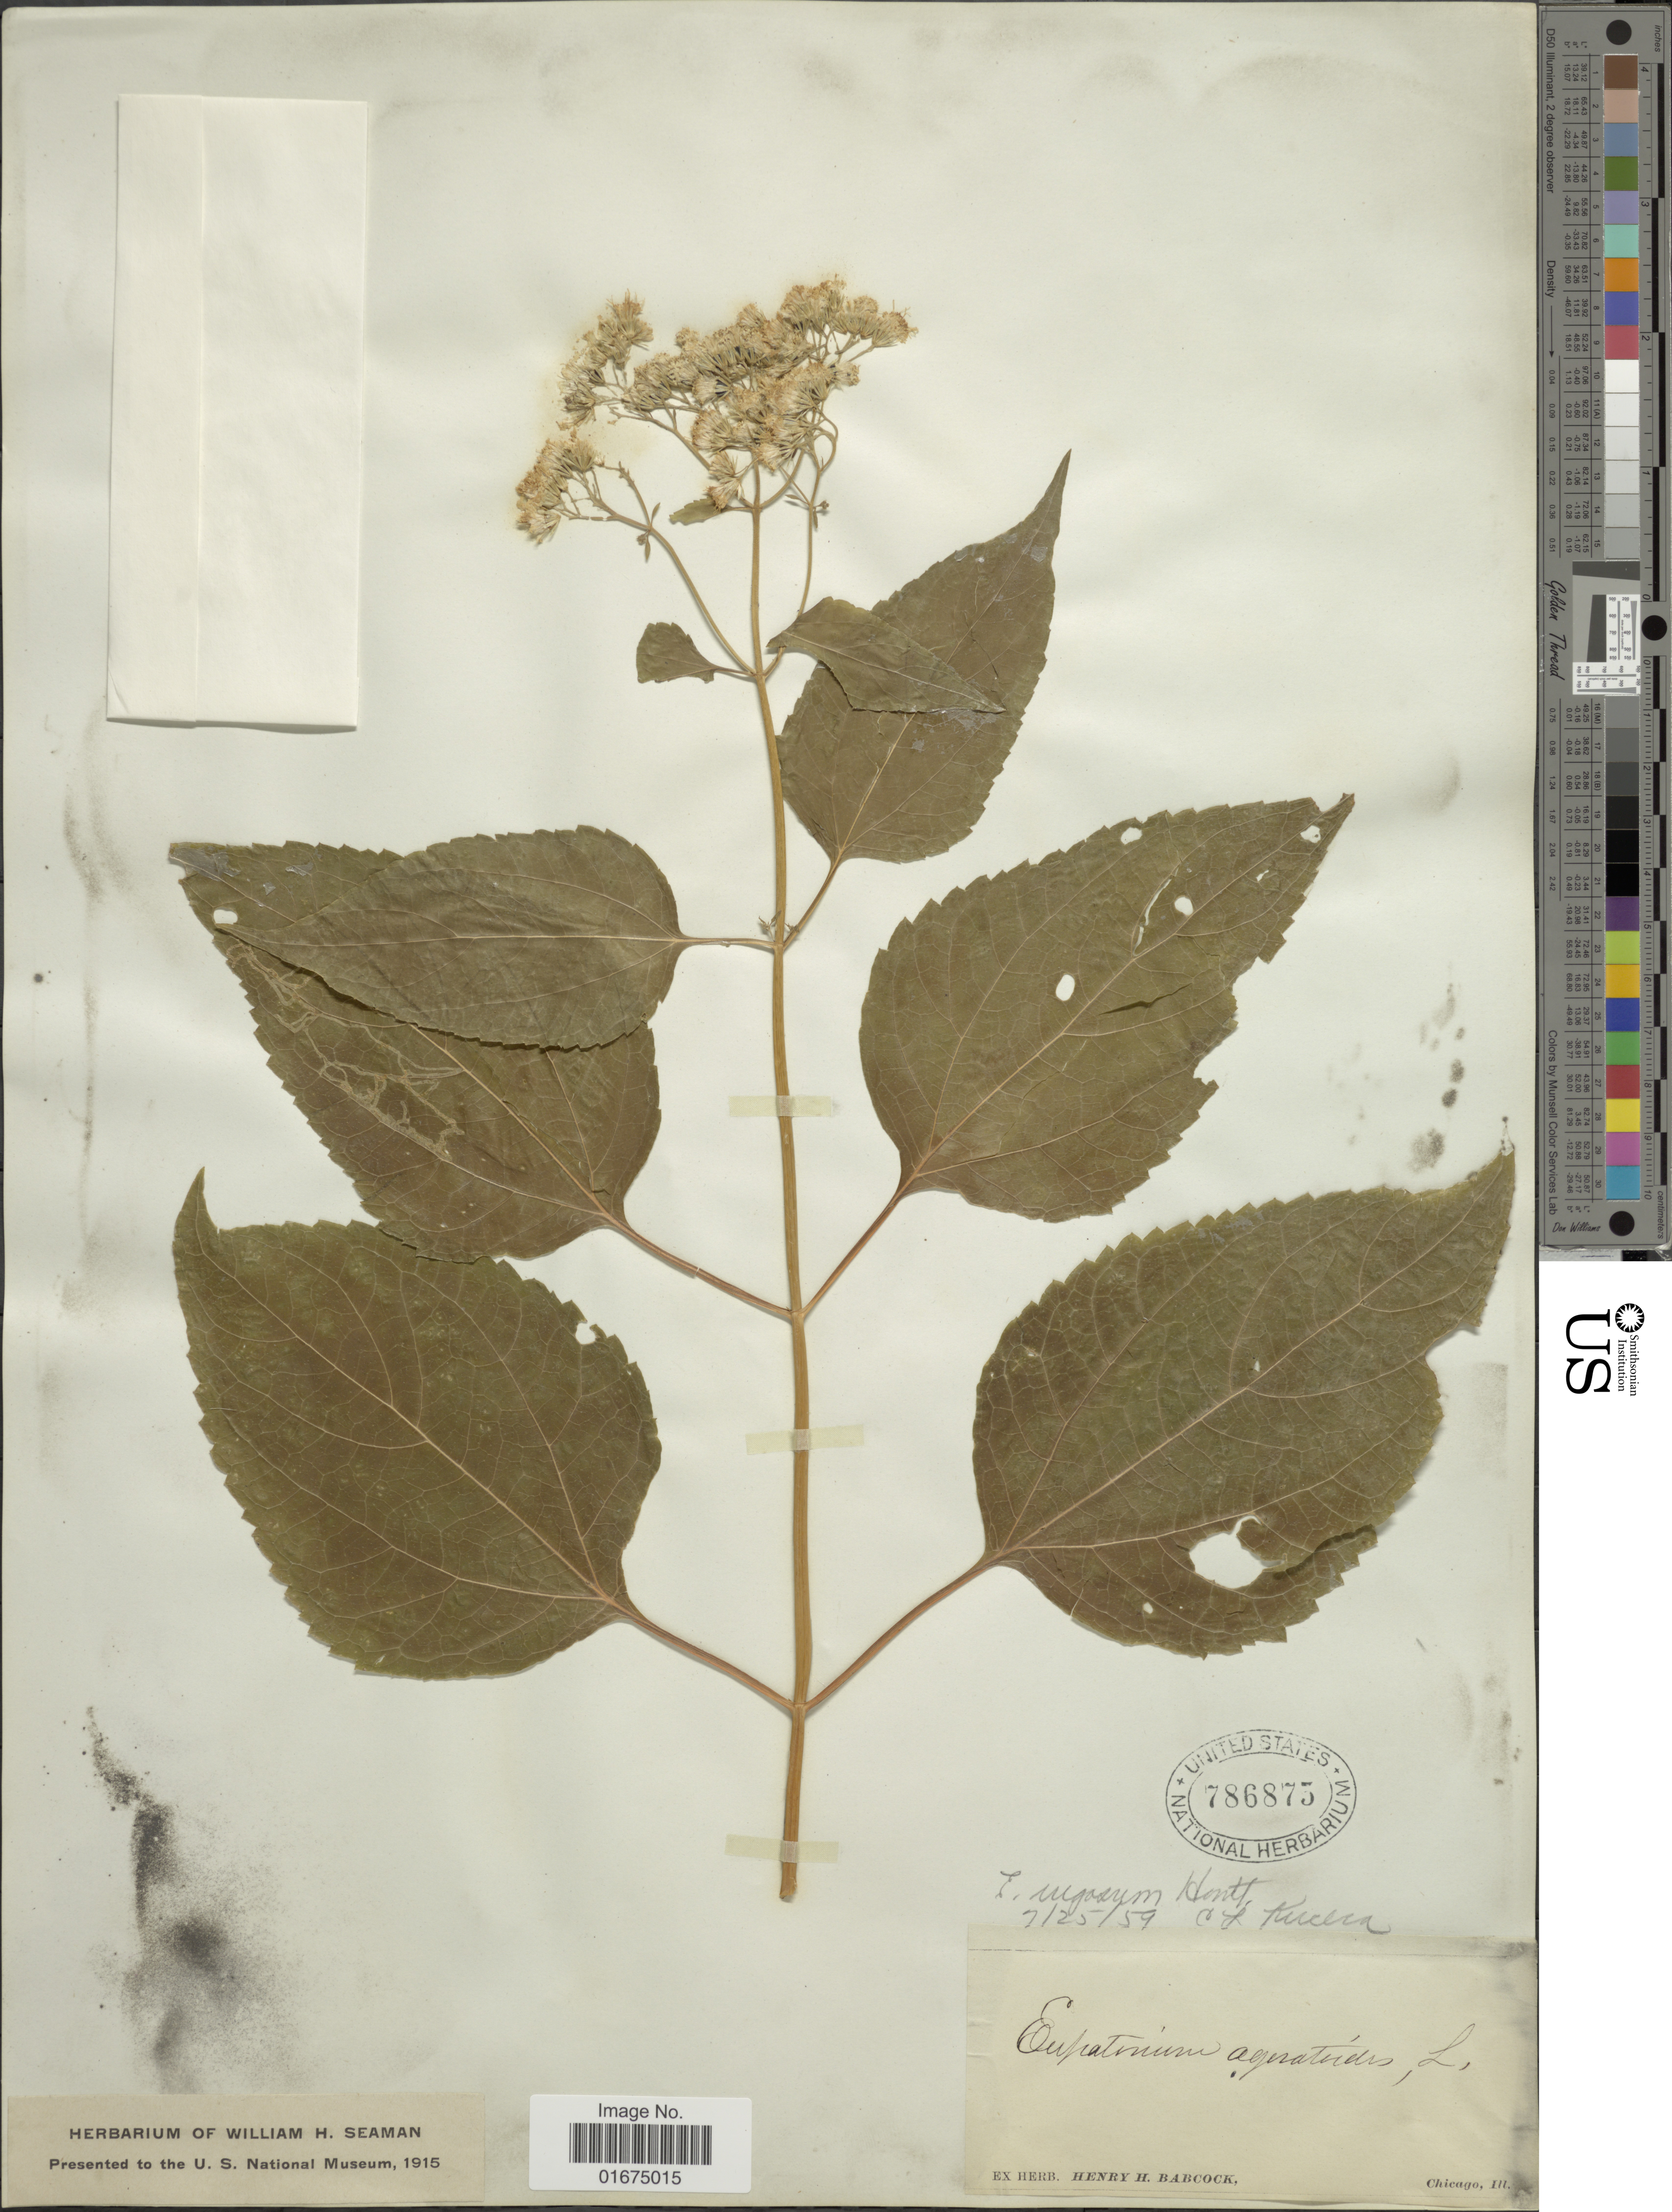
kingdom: Plantae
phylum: Tracheophyta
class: Magnoliopsida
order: Asterales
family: Asteraceae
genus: Ageratina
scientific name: Ageratina altissima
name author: (L.) R.M. King & H. Rob.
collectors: ex herb. Henry Homes Babcock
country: United States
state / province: Illinois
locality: Chicago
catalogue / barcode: US 786875